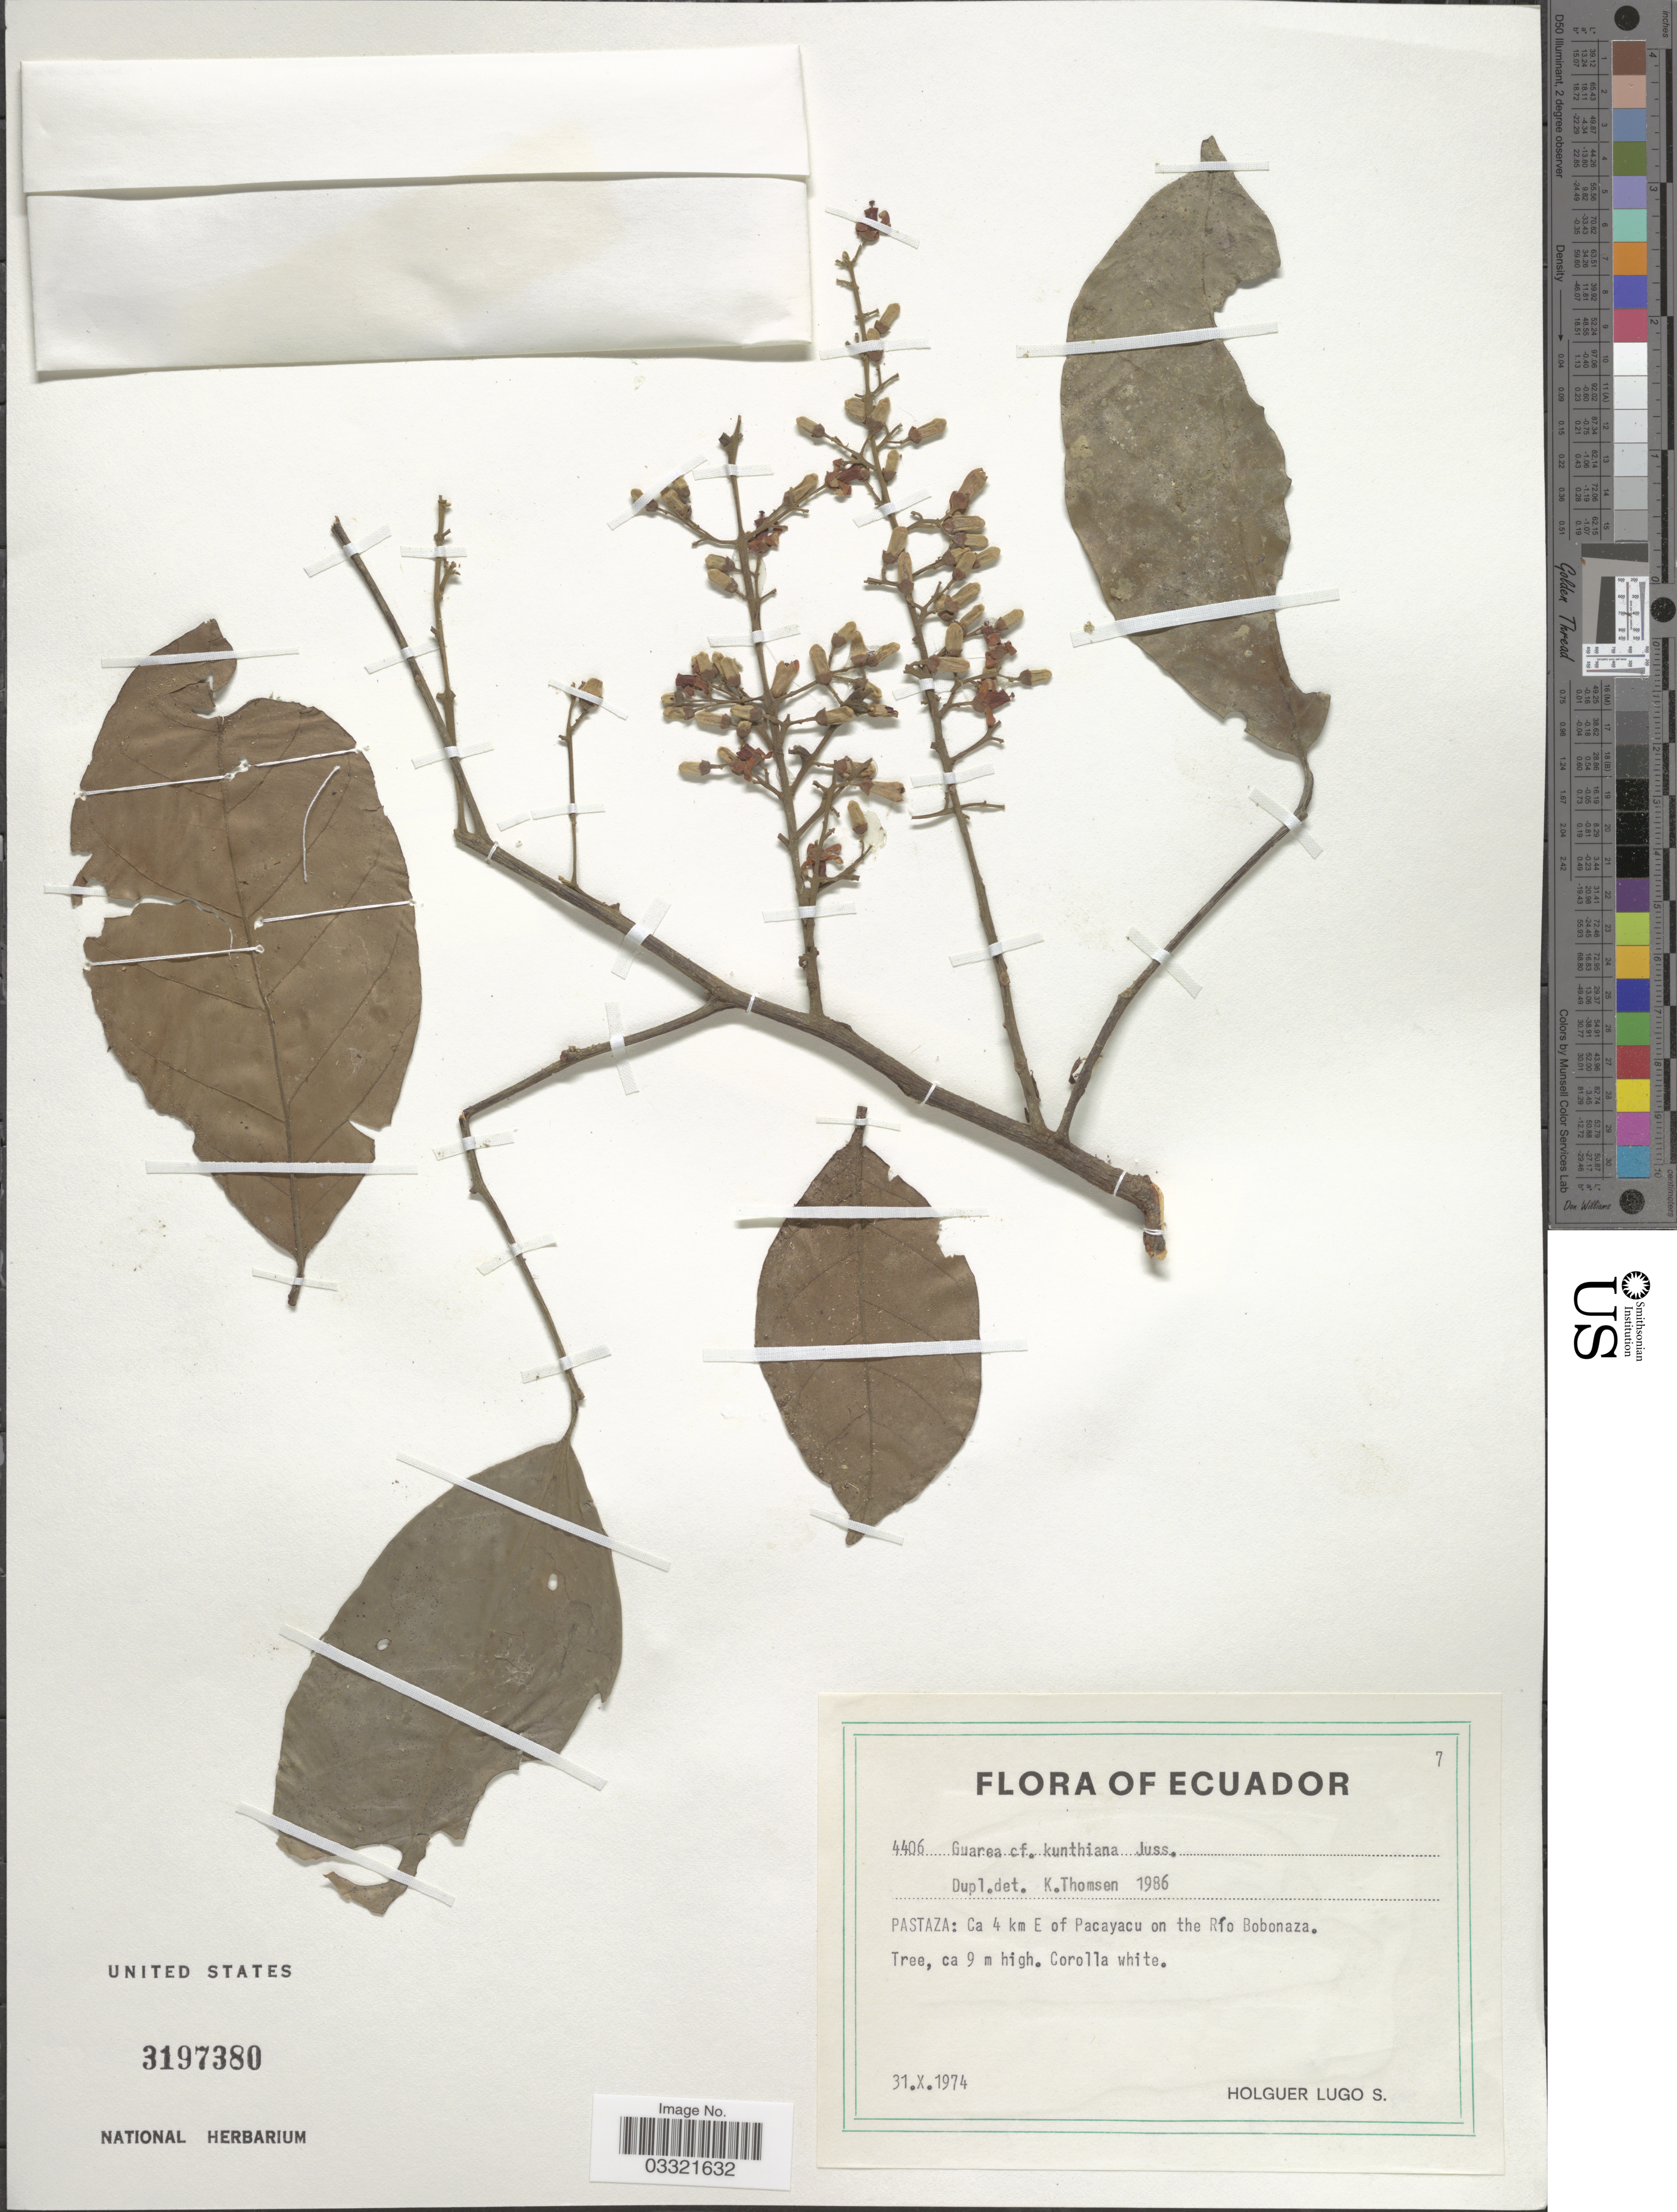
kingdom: Plantae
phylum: Tracheophyta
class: Magnoliopsida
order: Sapindales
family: Meliaceae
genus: Guarea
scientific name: Guarea kunthiana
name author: A. Juss.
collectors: H. Lugo S.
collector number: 4406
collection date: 1974-10-31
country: Ecuador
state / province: Pastaza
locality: Ca 4 km E of Pacayacu on the Río Bobonaza.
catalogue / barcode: US 3197380